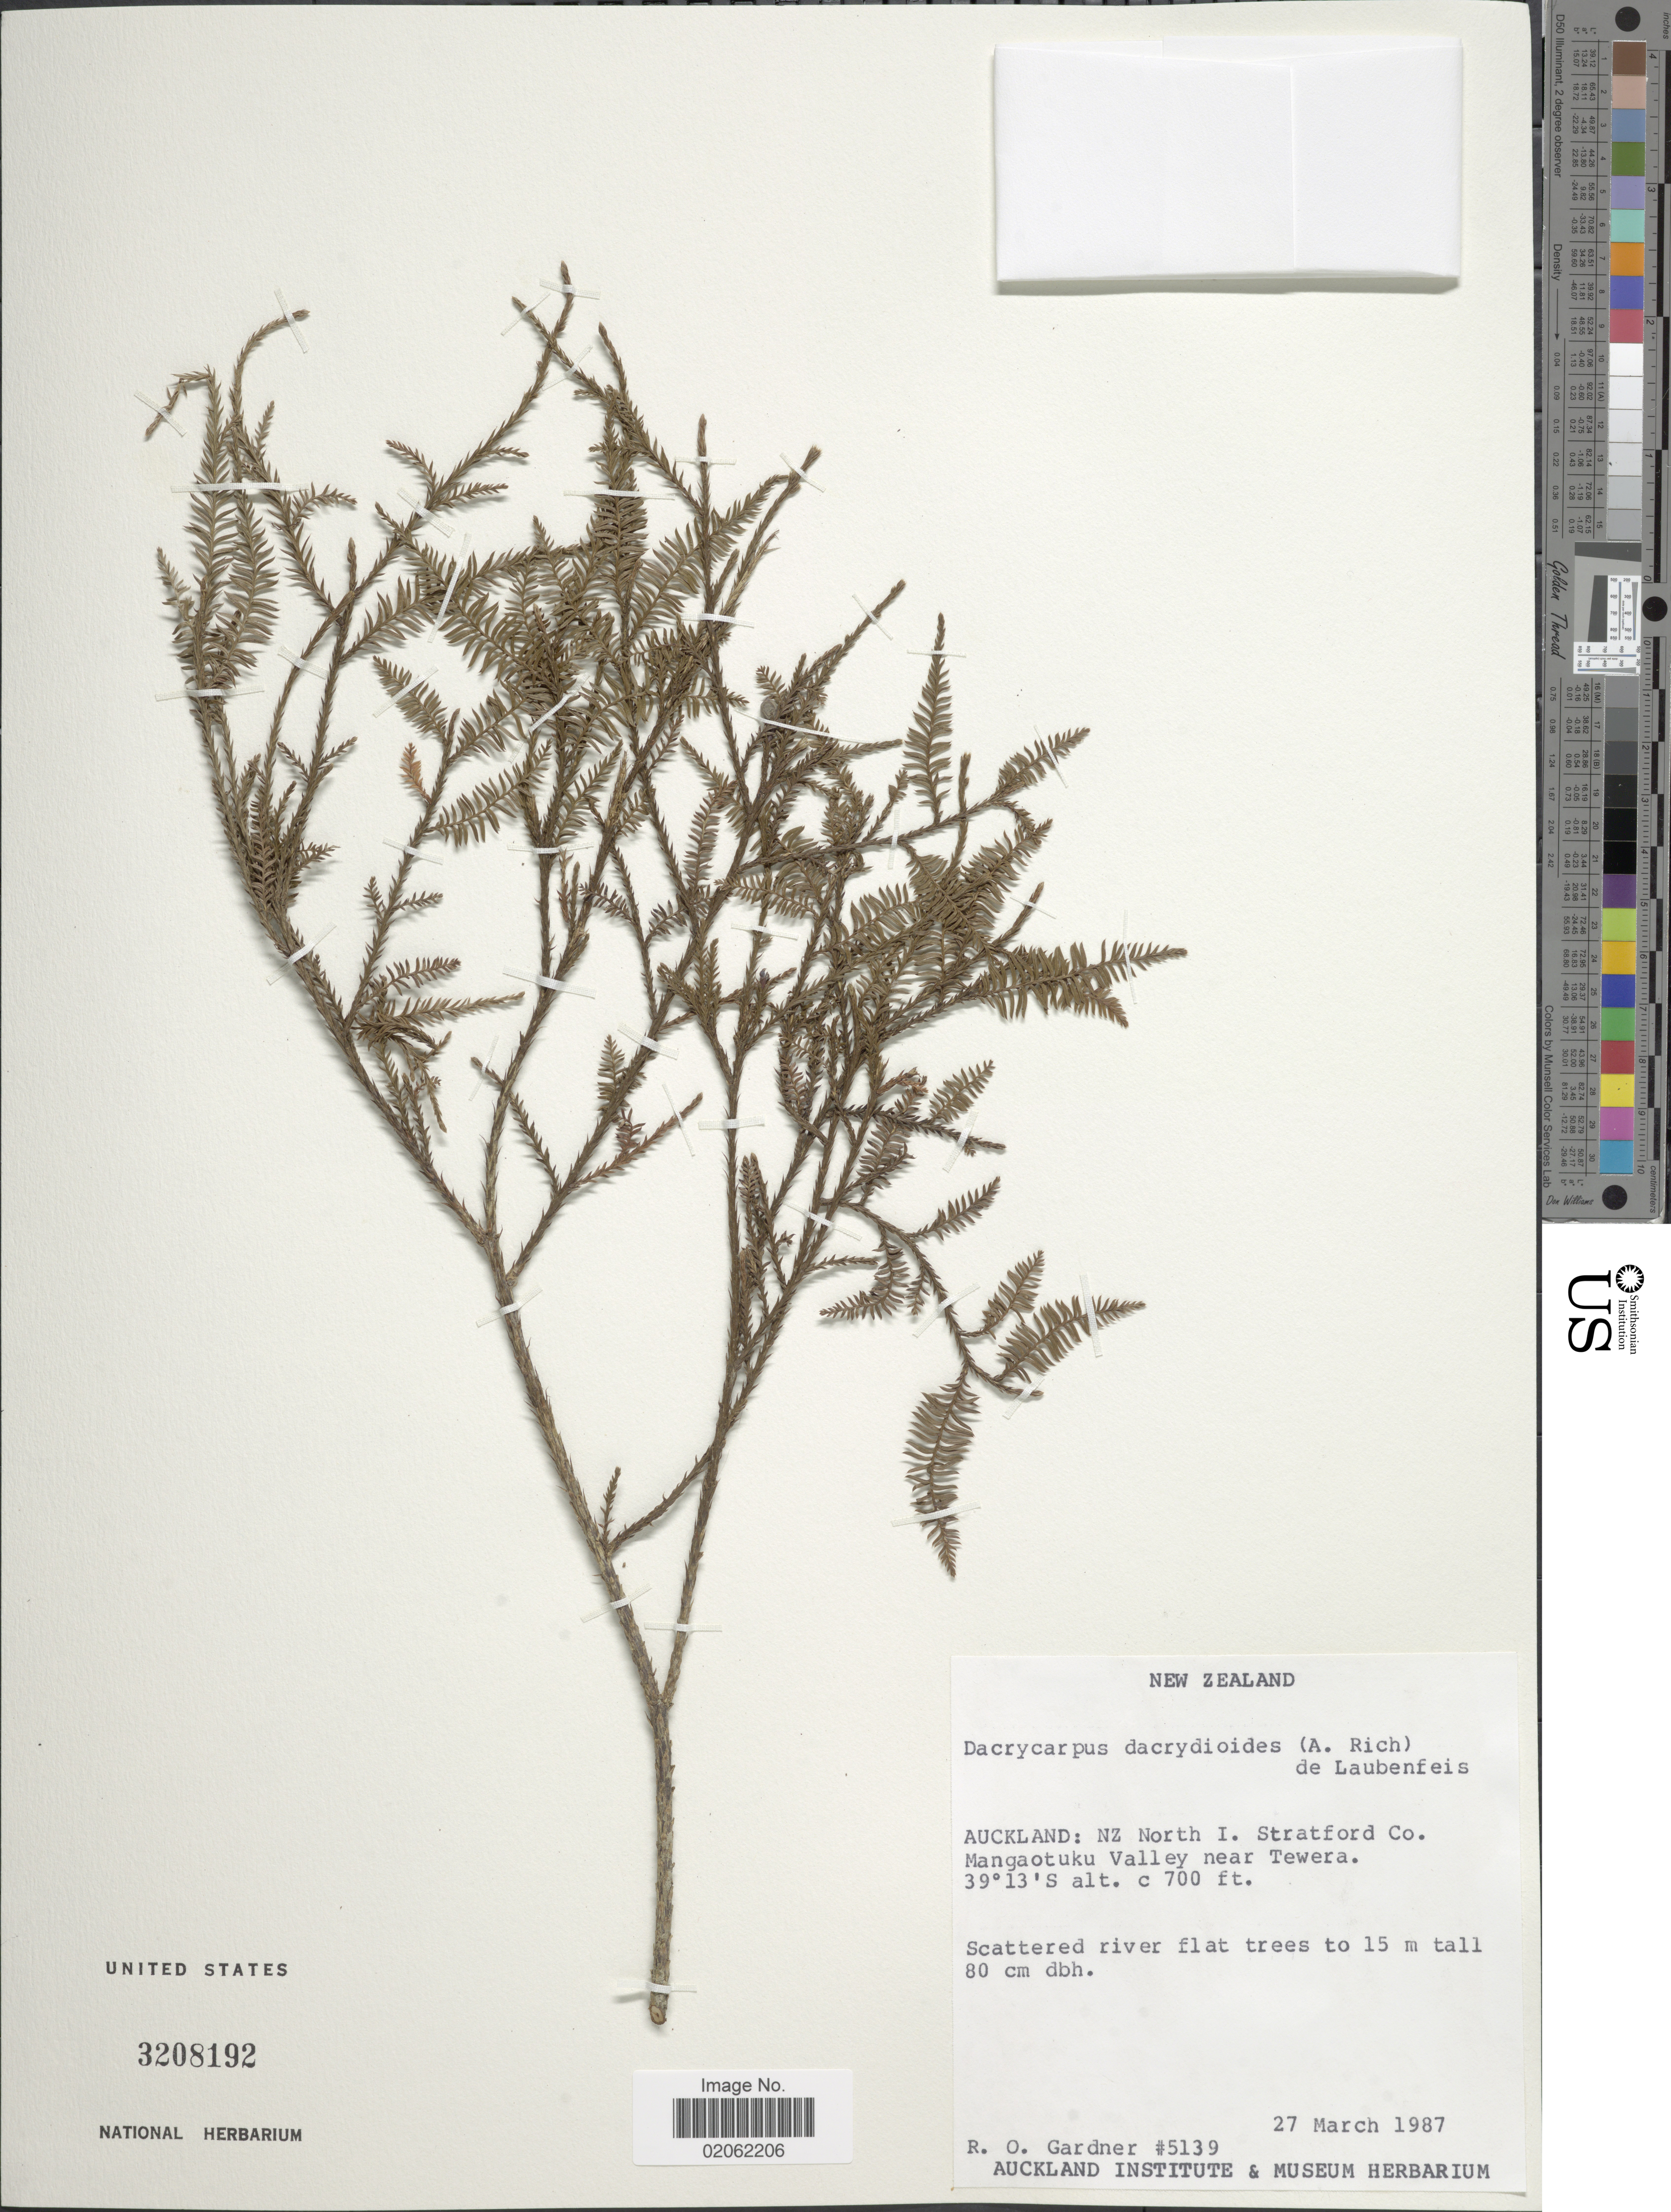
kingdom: Plantae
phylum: Tracheophyta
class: Pinopsida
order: Pinales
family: Podocarpaceae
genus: Dacrycarpus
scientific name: Dacrycarpus dacrydioides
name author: (A. Rich.) de Laub.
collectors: R. O. Gardner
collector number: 5139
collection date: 1987-03-27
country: New Zealand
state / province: Auckland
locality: NZ North I Stratford Co. Mangaotuku Valley near Tewera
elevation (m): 213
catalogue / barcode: US 3208192